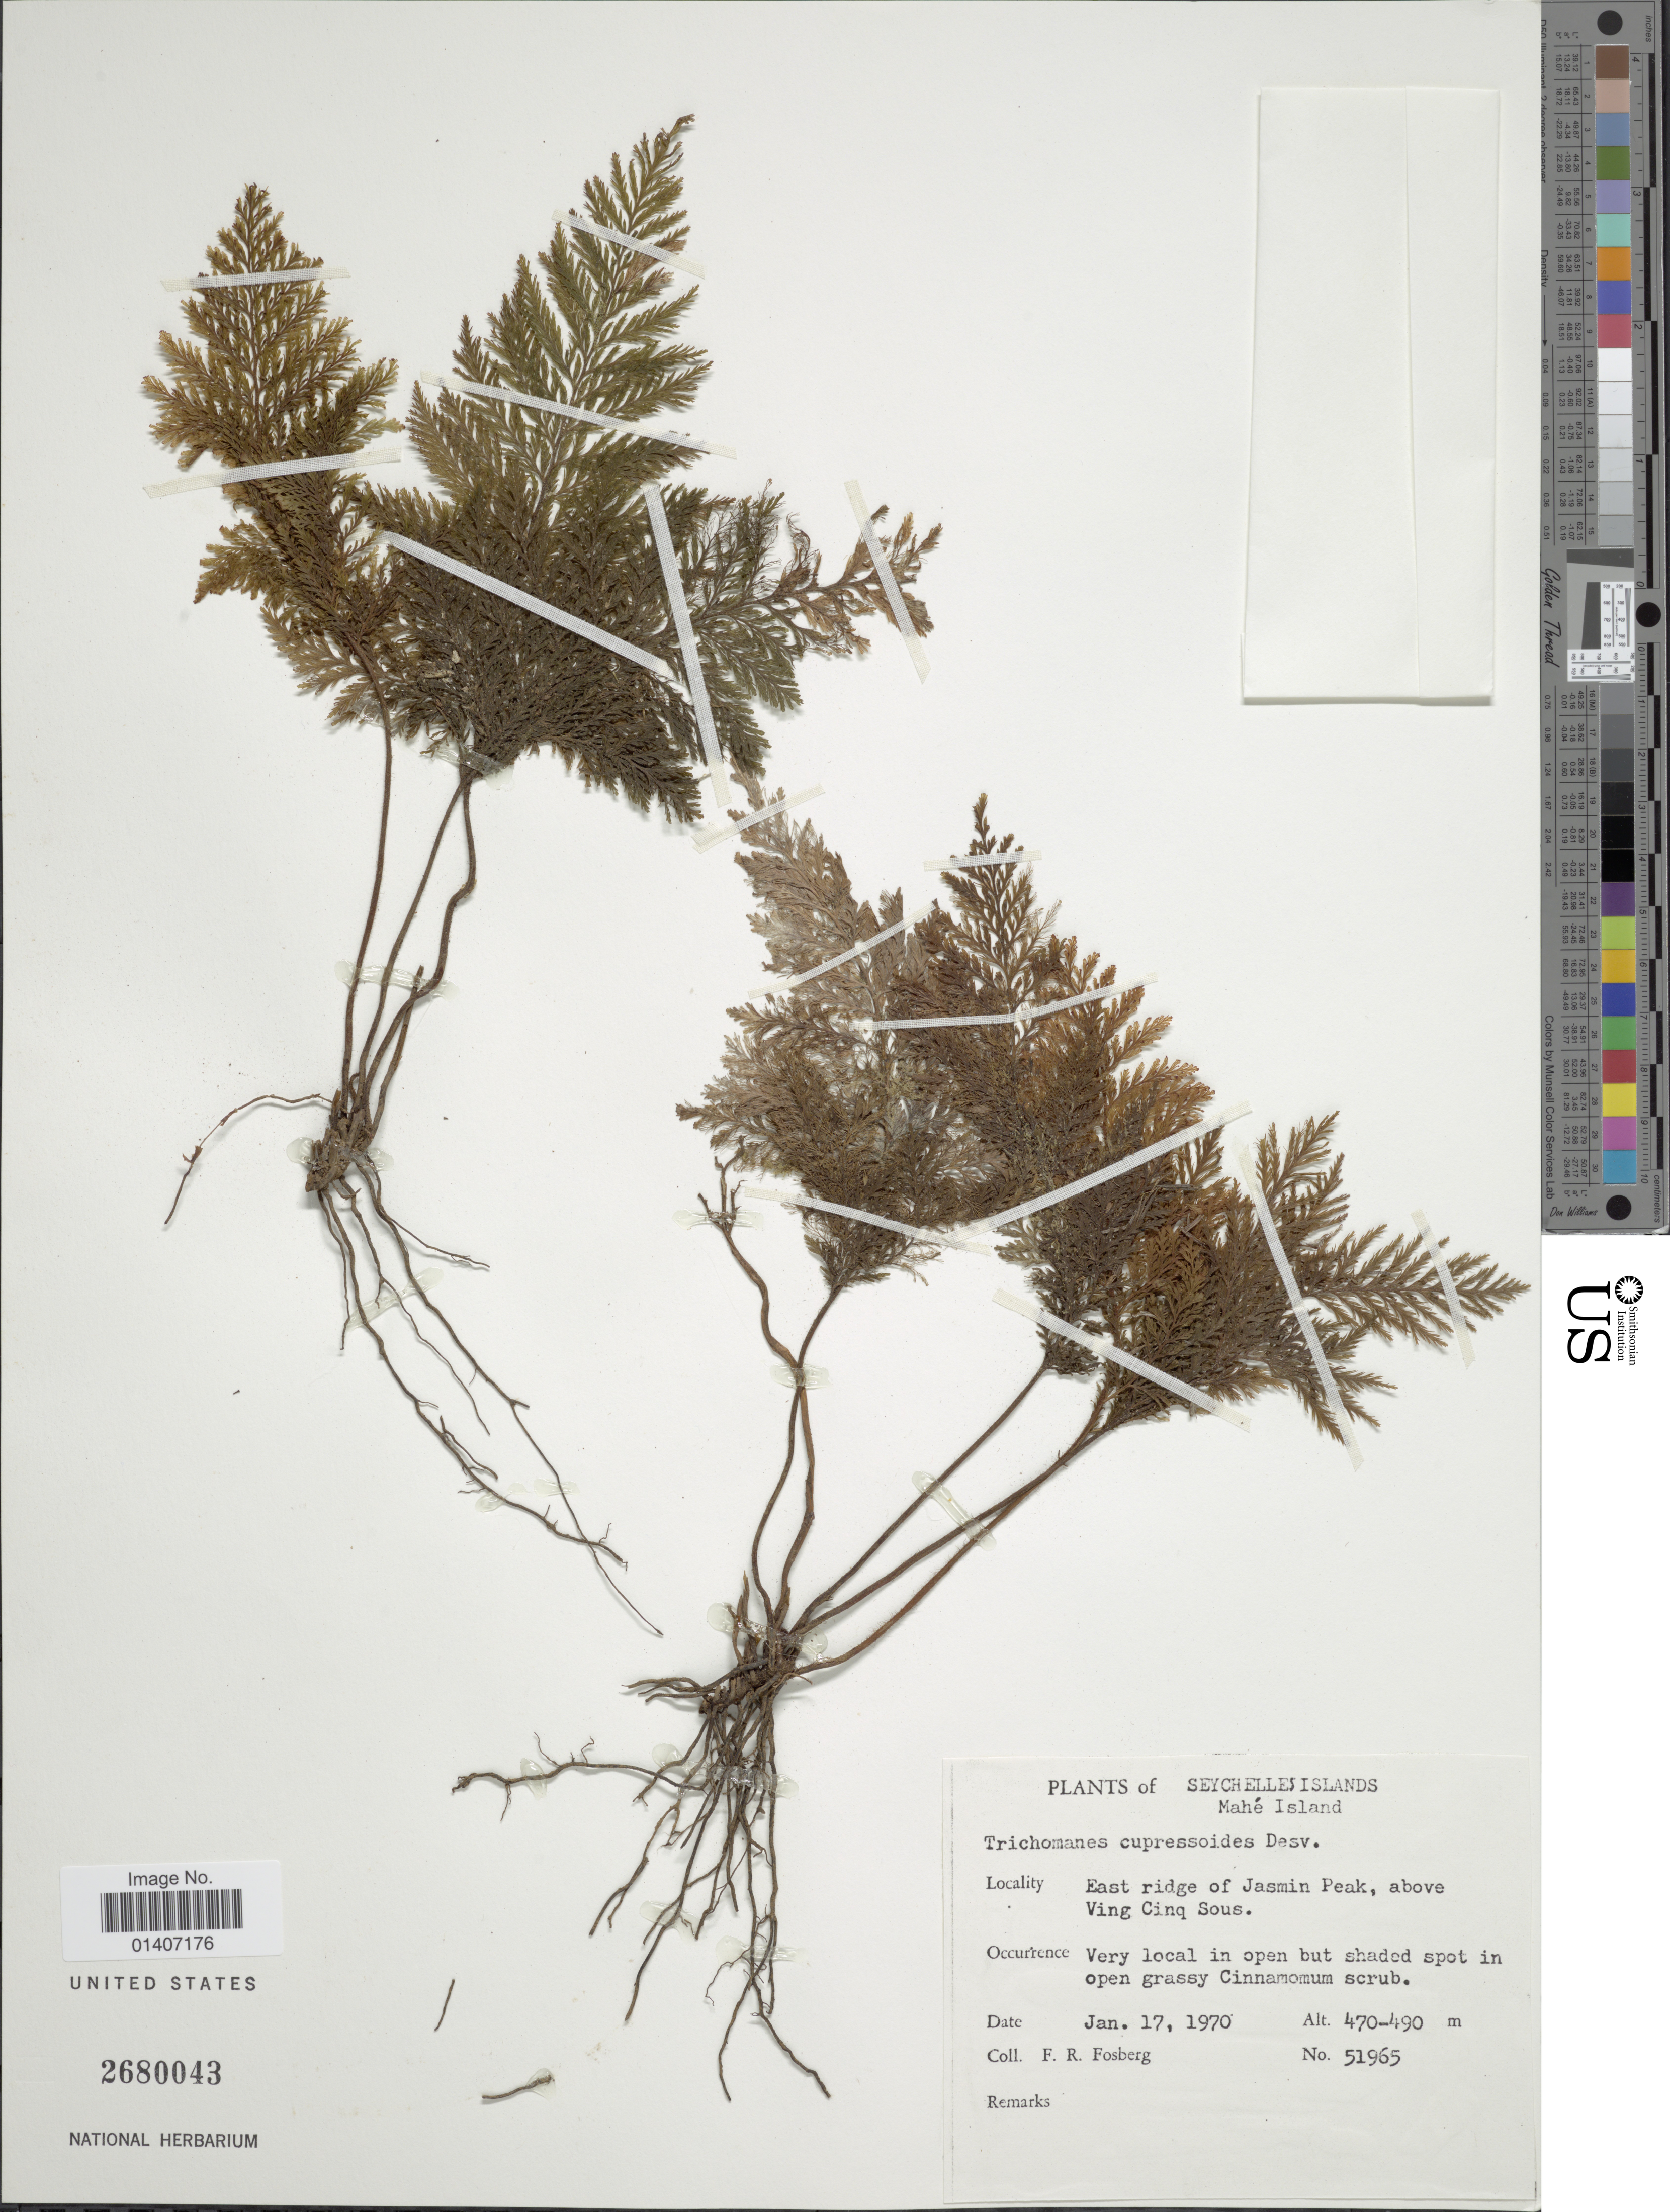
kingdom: Plantae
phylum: Tracheophyta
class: Polypodiopsida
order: Hymenophyllales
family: Hymenophyllaceae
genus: Abrodictyum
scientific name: Abrodictyum cupressoides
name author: (Desv.) Ebihara & Dubuisson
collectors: F. R. Fosberg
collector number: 51965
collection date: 1970-01-17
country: Seychelles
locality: Mahé Island, East ridge of Jasmin Peak, above Ving Cinq Sous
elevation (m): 470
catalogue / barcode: US 2680043